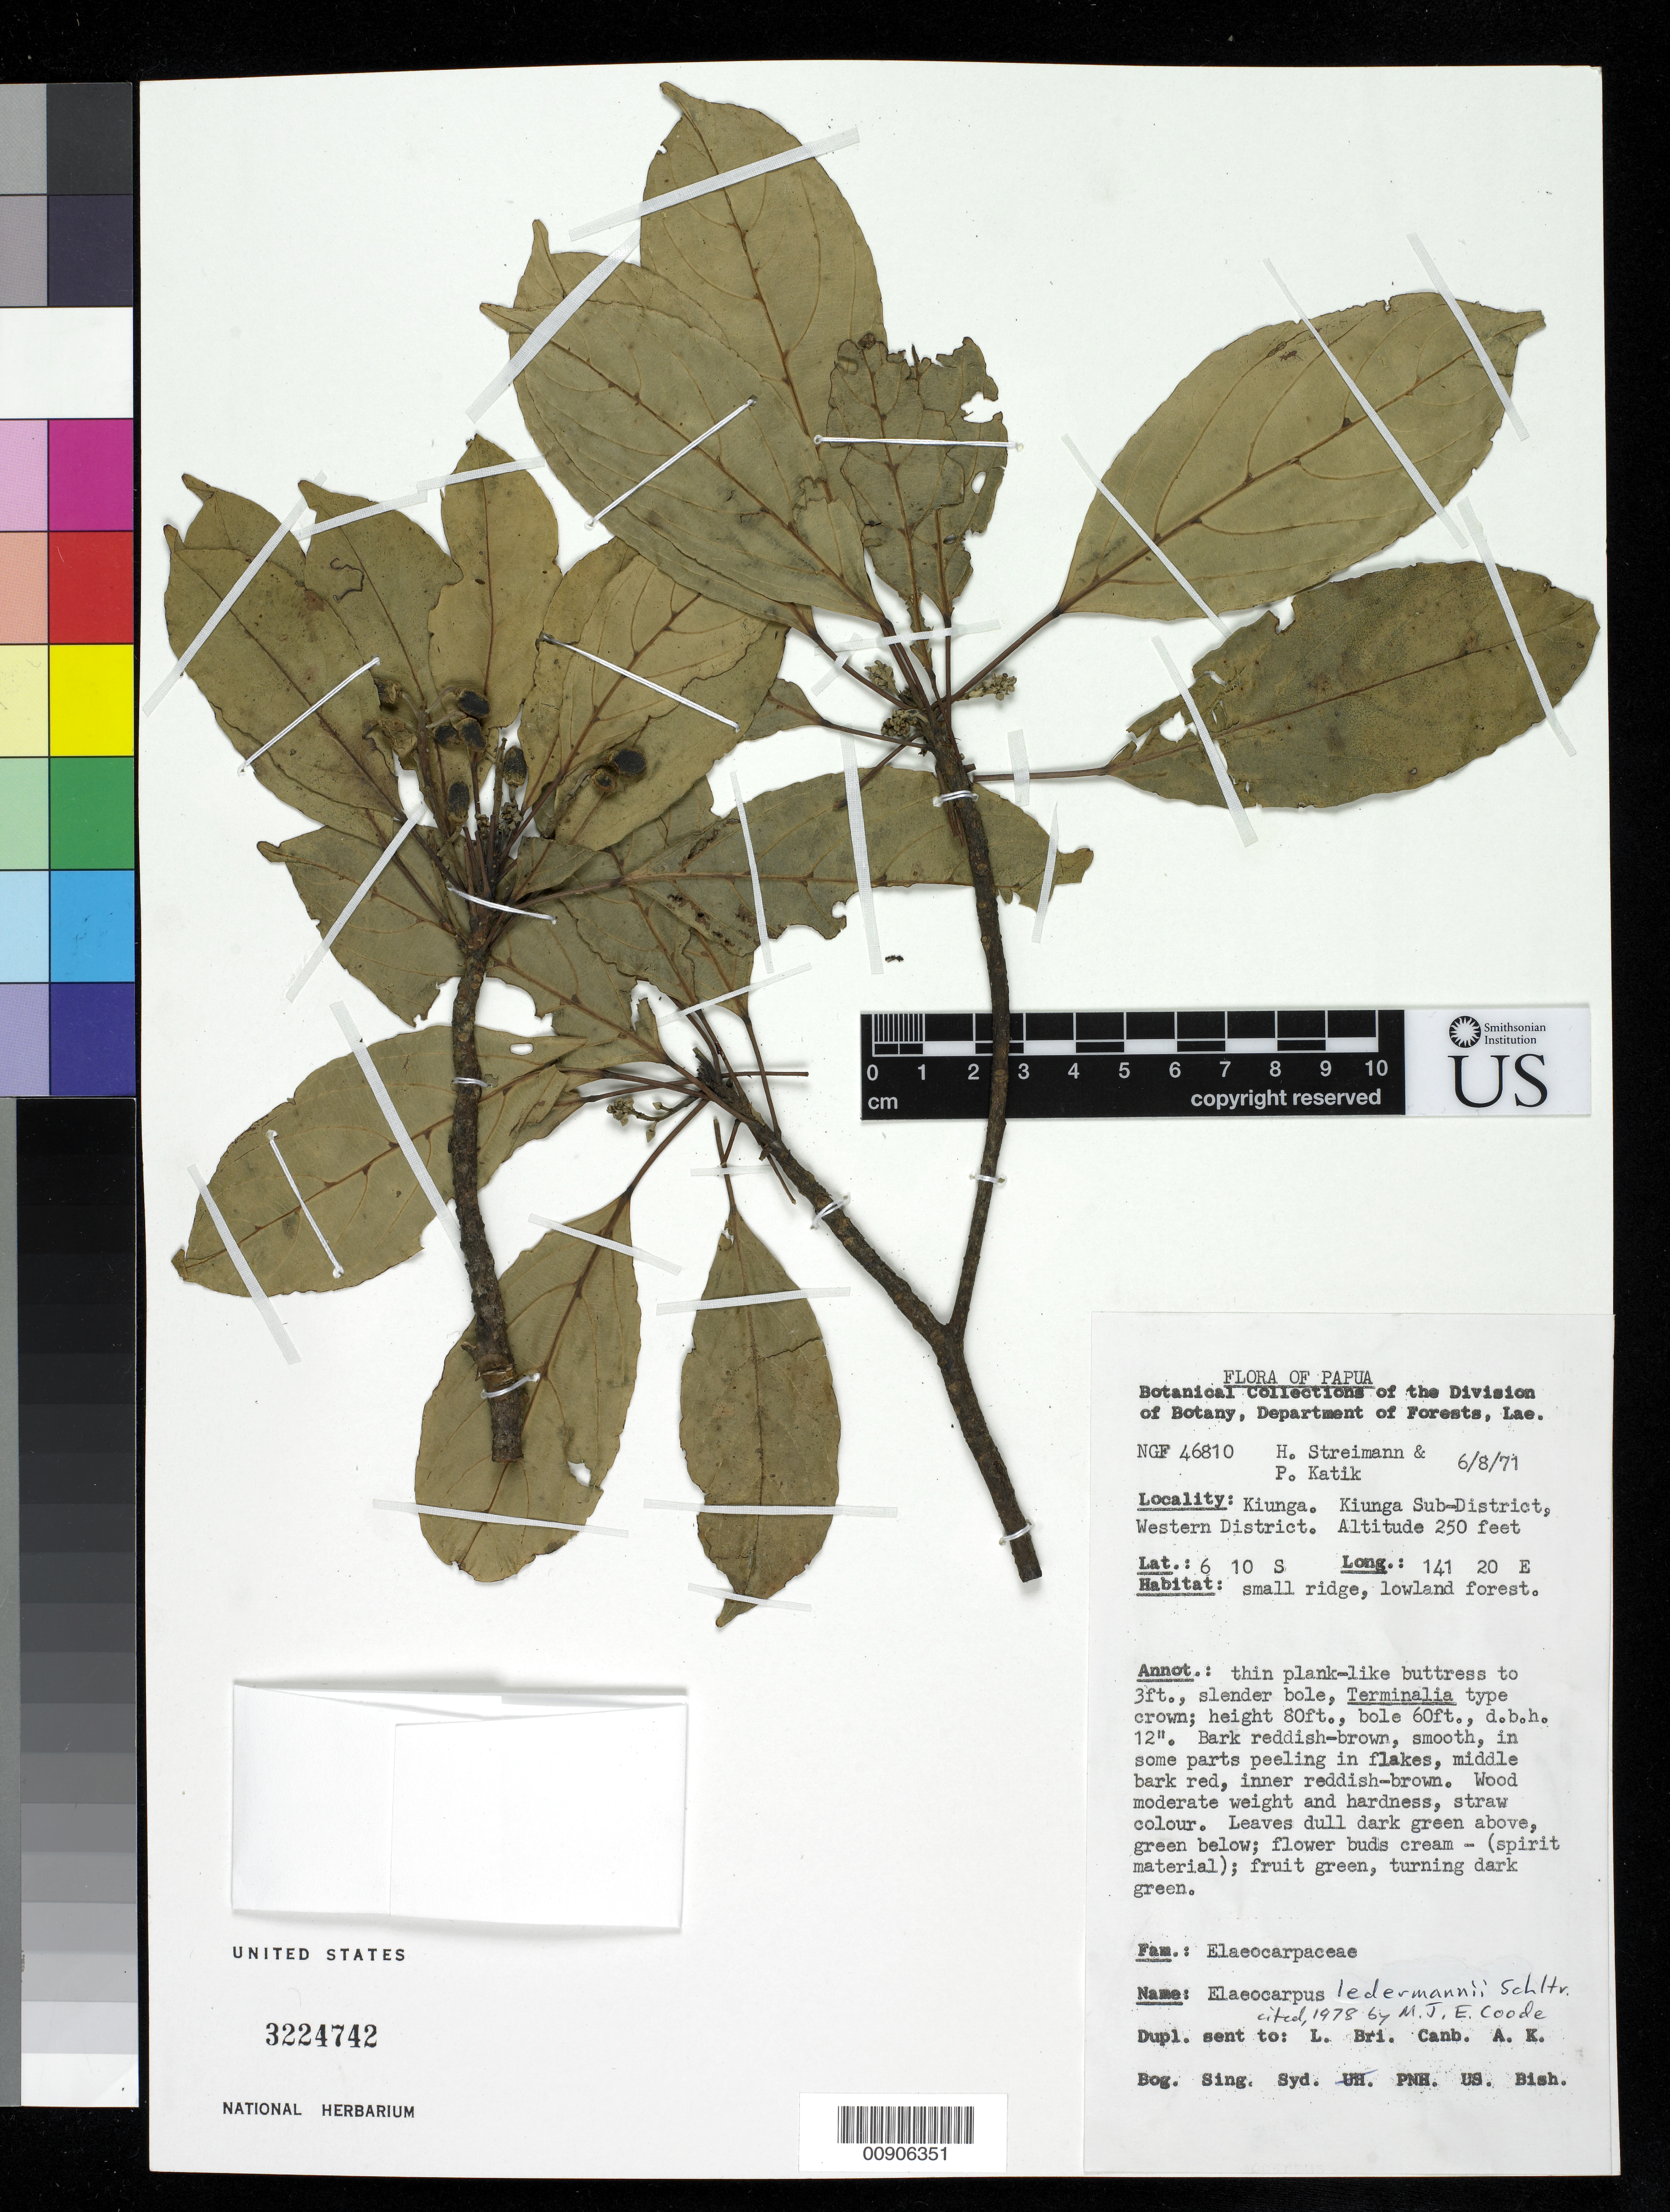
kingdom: Plantae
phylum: Tracheophyta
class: Magnoliopsida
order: Oxalidales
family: Elaeocarpaceae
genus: Elaeocarpus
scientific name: Elaeocarpus ledermannii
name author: Schltr.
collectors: H. Streimann & P. Katik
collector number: NGF 46810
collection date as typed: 08 Jun 1971 or 06 Aug 1971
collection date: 1971-06-08 or 1971-08-06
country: Papua New Guinea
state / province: Western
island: New Guinea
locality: Kiunga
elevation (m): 76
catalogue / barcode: US 3224742